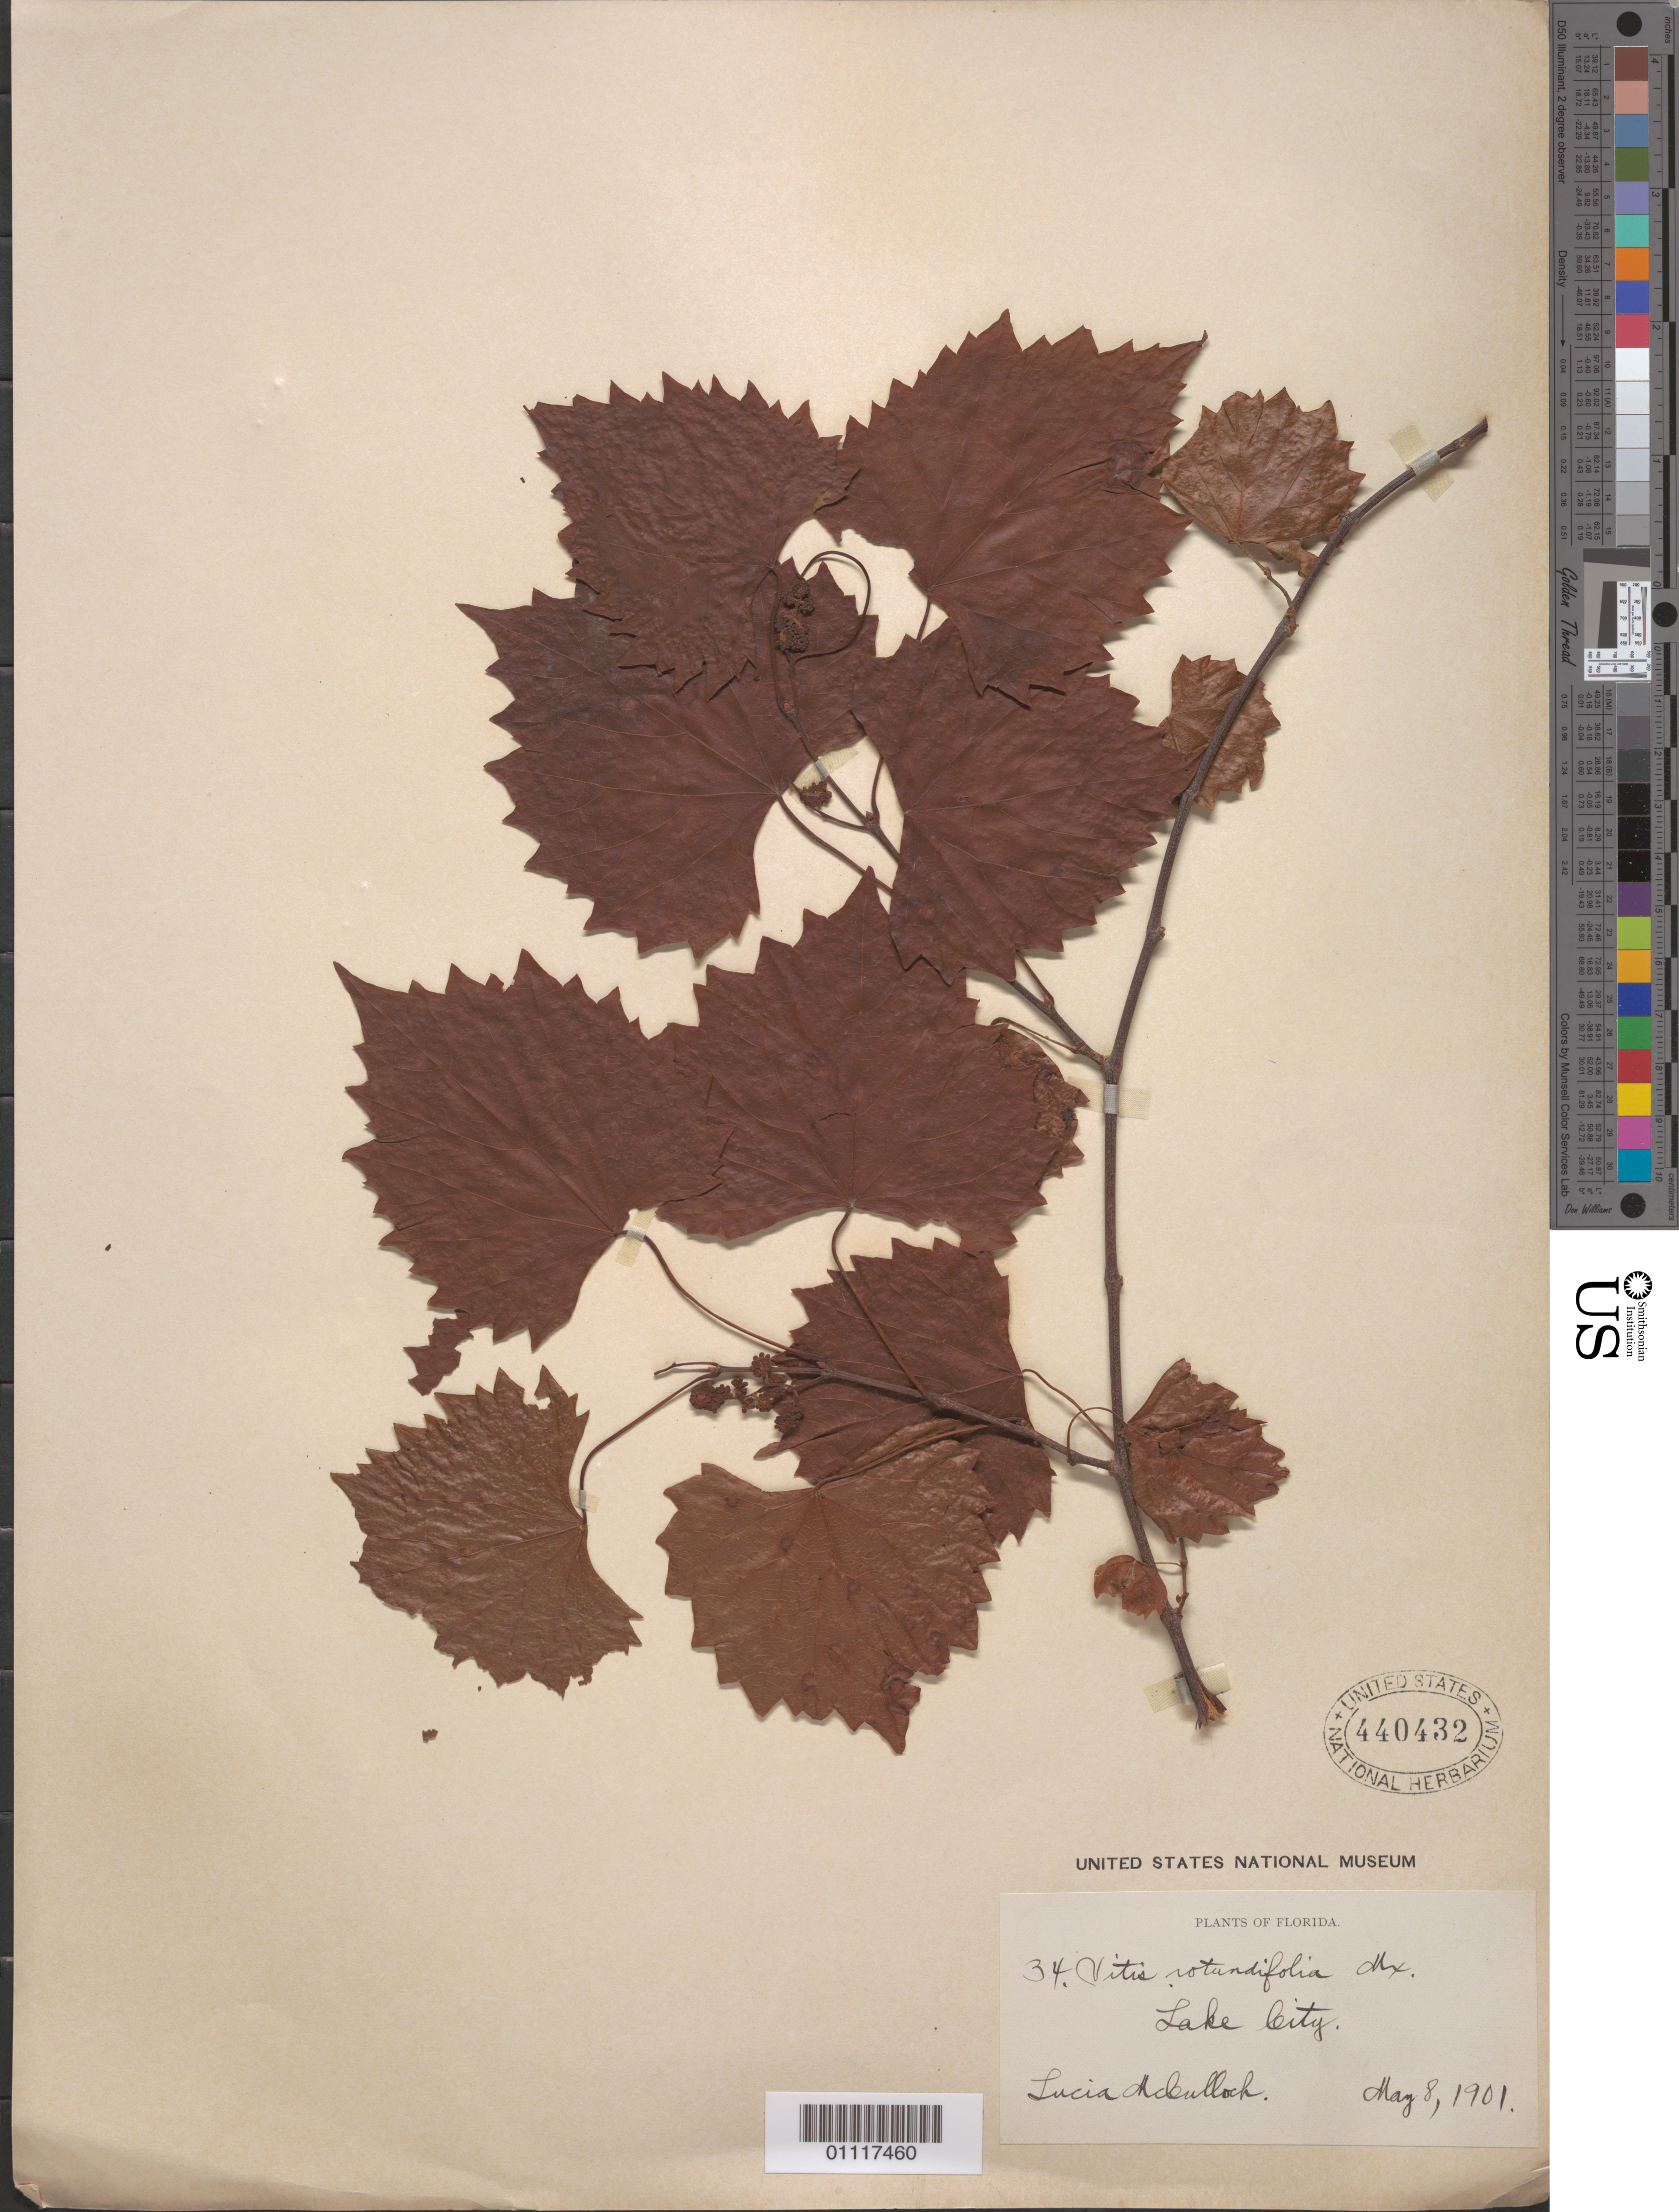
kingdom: Plantae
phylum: Tracheophyta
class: Magnoliopsida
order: Vitales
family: Vitaceae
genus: Vitis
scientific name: Vitis rotundifolia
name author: Michx.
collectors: L. McCulloch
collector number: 34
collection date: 1901-05-08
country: United States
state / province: Florida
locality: Lake City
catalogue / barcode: US 440432